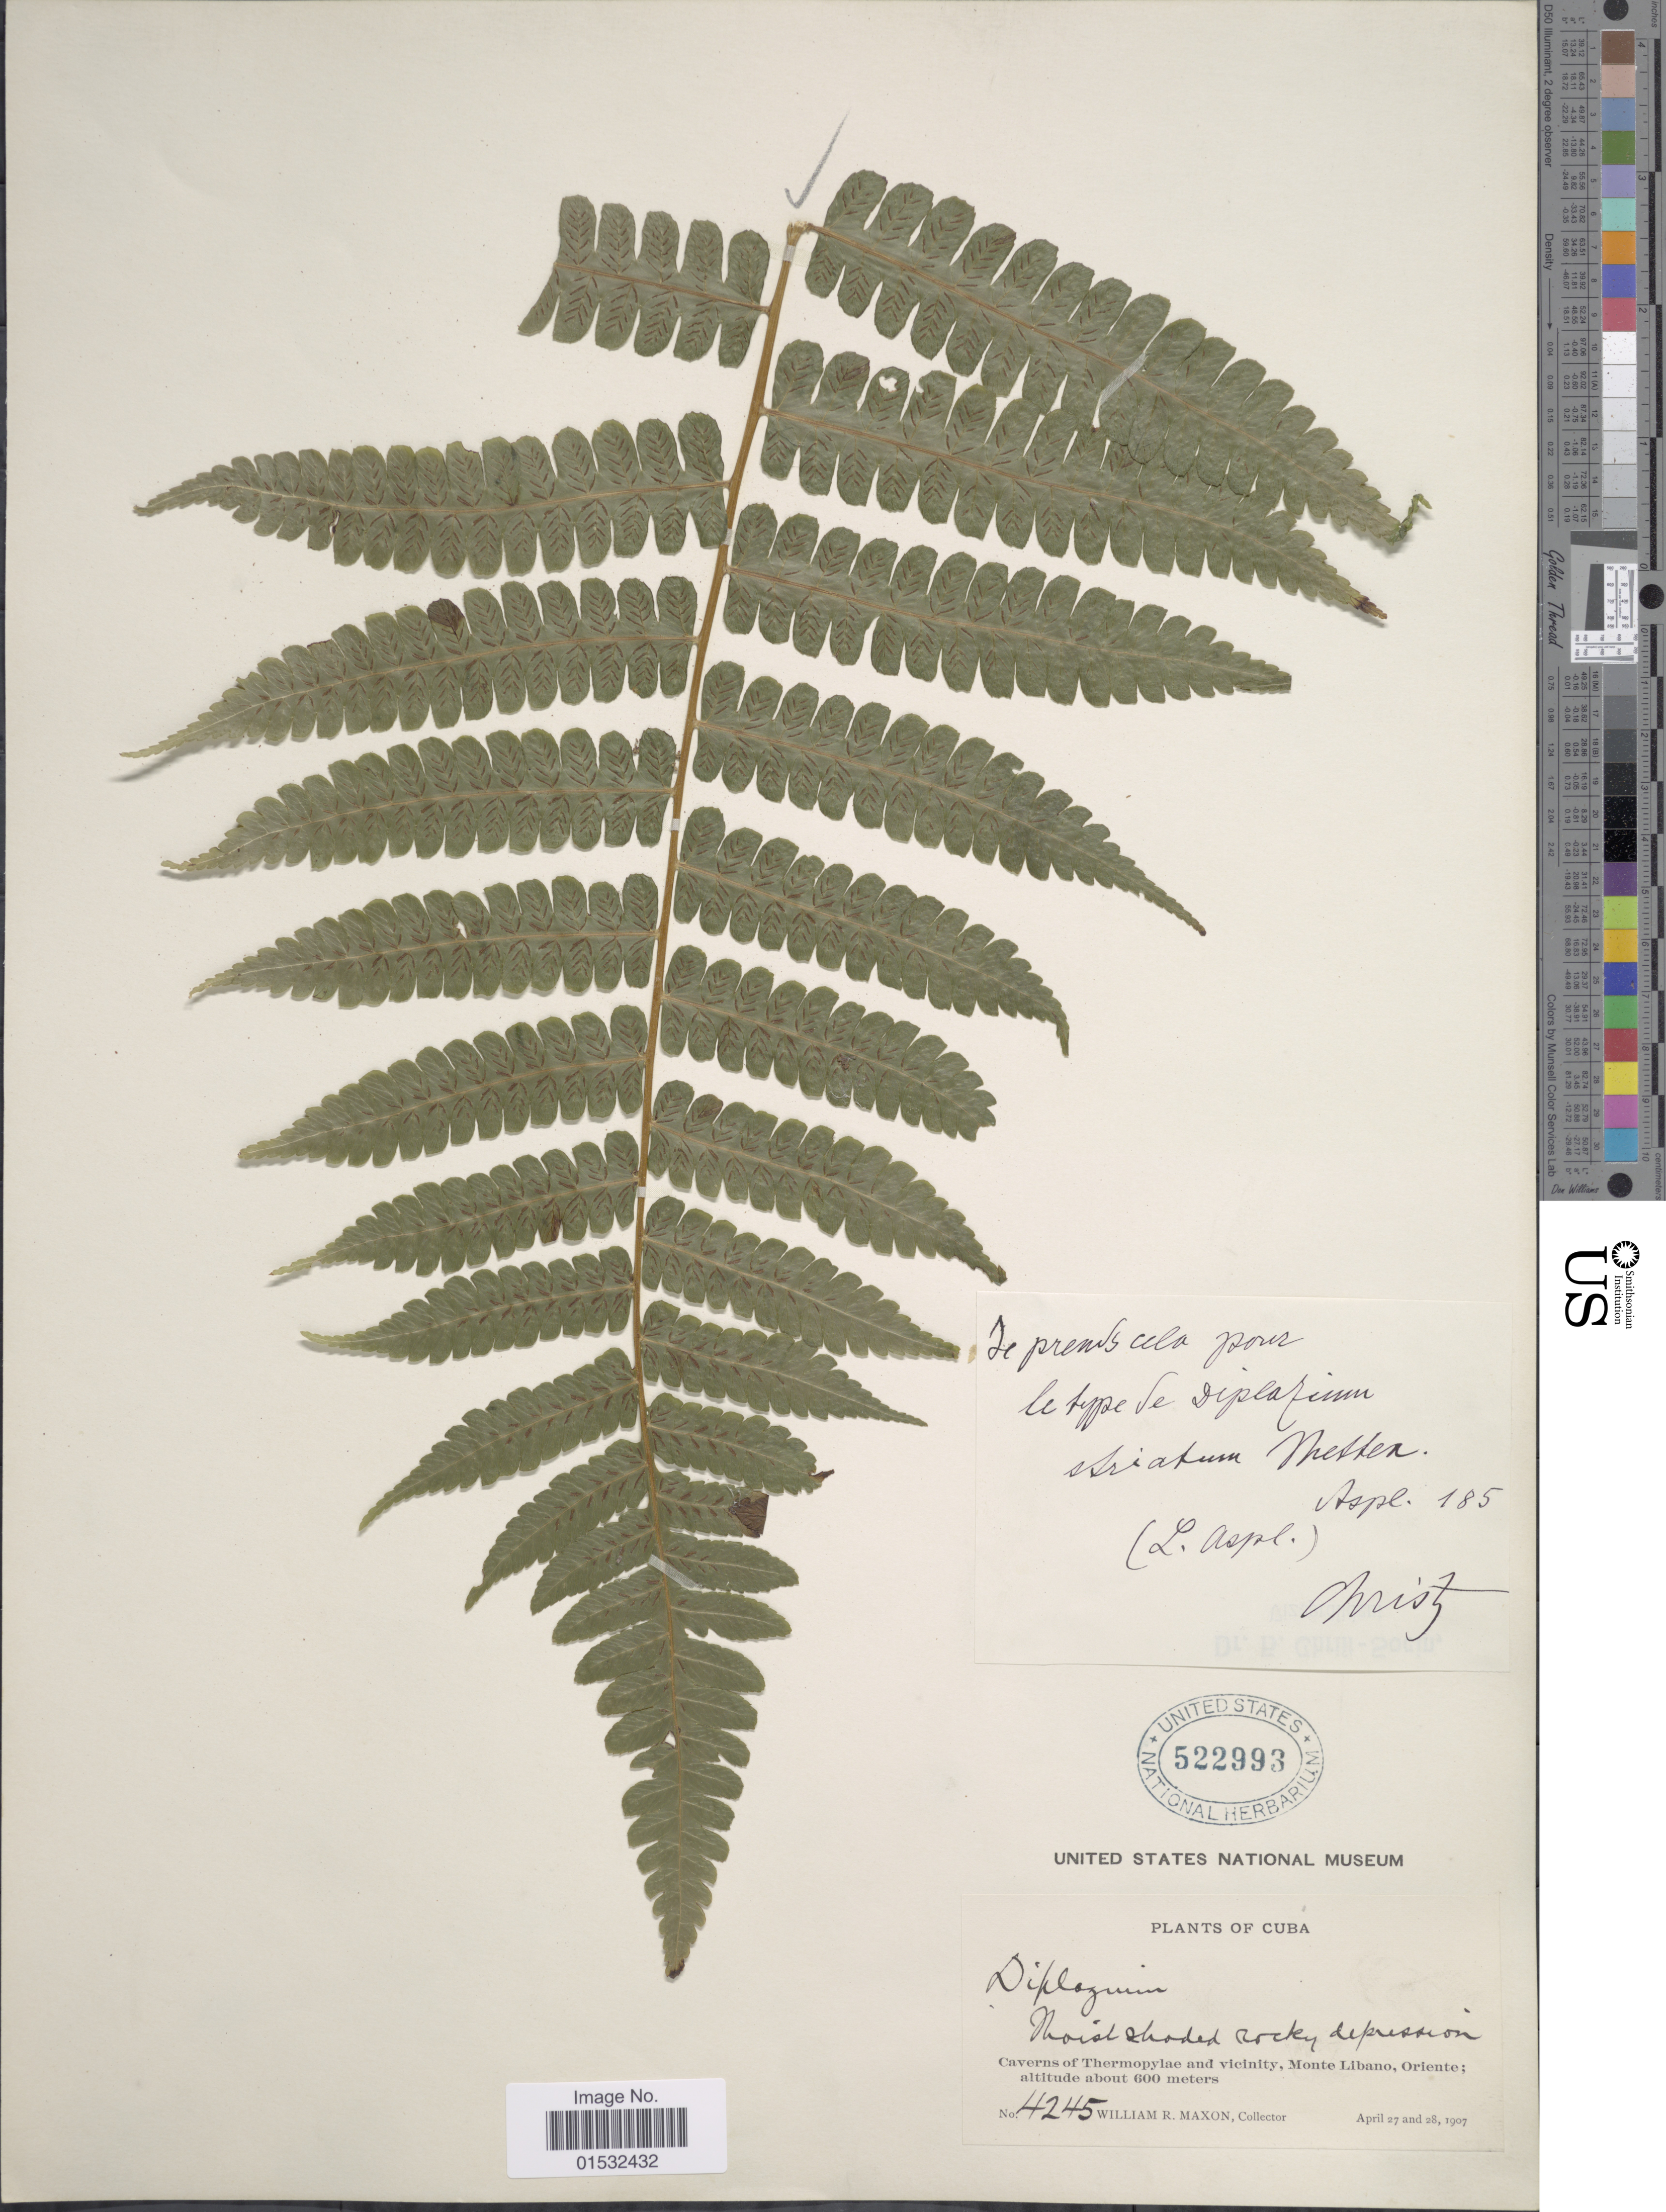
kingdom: Plantae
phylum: Tracheophyta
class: Polypodiopsida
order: Polypodiales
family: Athyriaceae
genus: Diplazium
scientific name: Diplazium striatum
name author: (L.) C. Presl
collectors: W. R. Maxon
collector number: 4245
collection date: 1907-04-27/1907-04-28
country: Cuba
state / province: Oriente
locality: Caverns of Thermopylae and vicinity, Monte Libano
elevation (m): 600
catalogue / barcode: US 522993